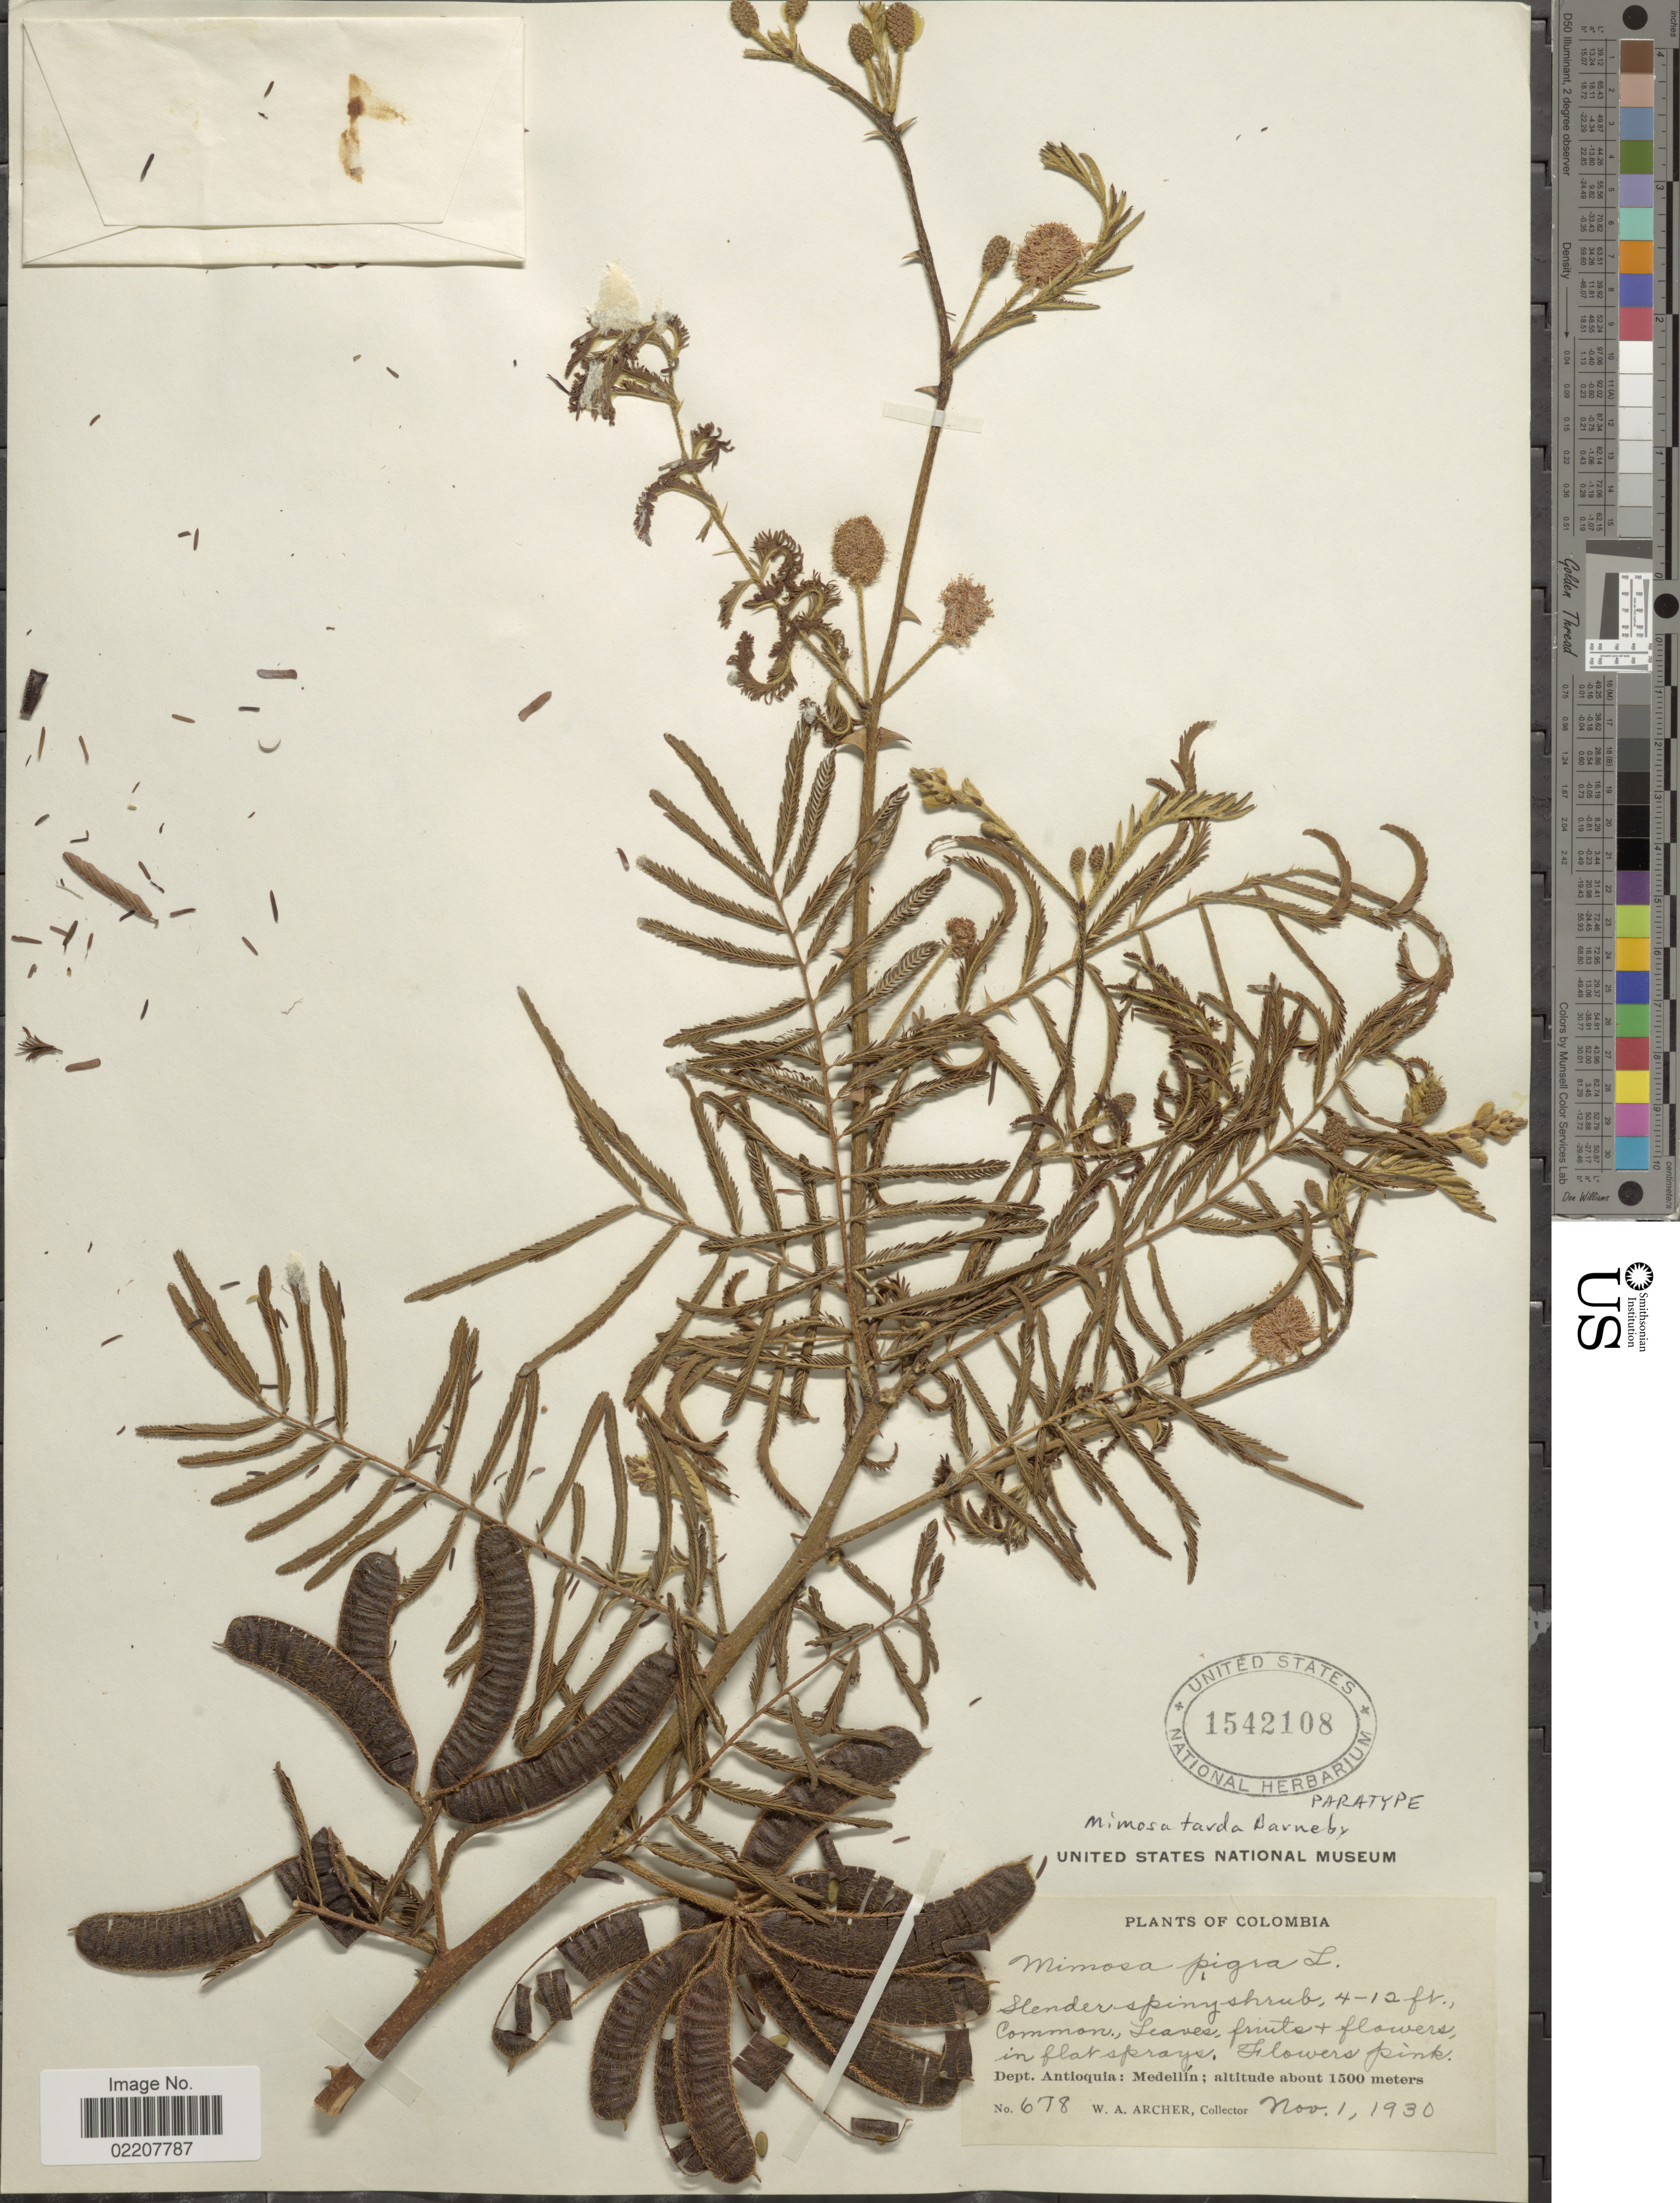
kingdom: Plantae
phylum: Tracheophyta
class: Magnoliopsida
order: Fabales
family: Fabaceae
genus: Mimosa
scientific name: Mimosa tarda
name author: Barneby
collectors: W. A. Archer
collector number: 678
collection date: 1930-11-01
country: Colombia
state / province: Antioquia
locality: Dept. Antioquia: Medellin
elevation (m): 1500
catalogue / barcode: US 1542108